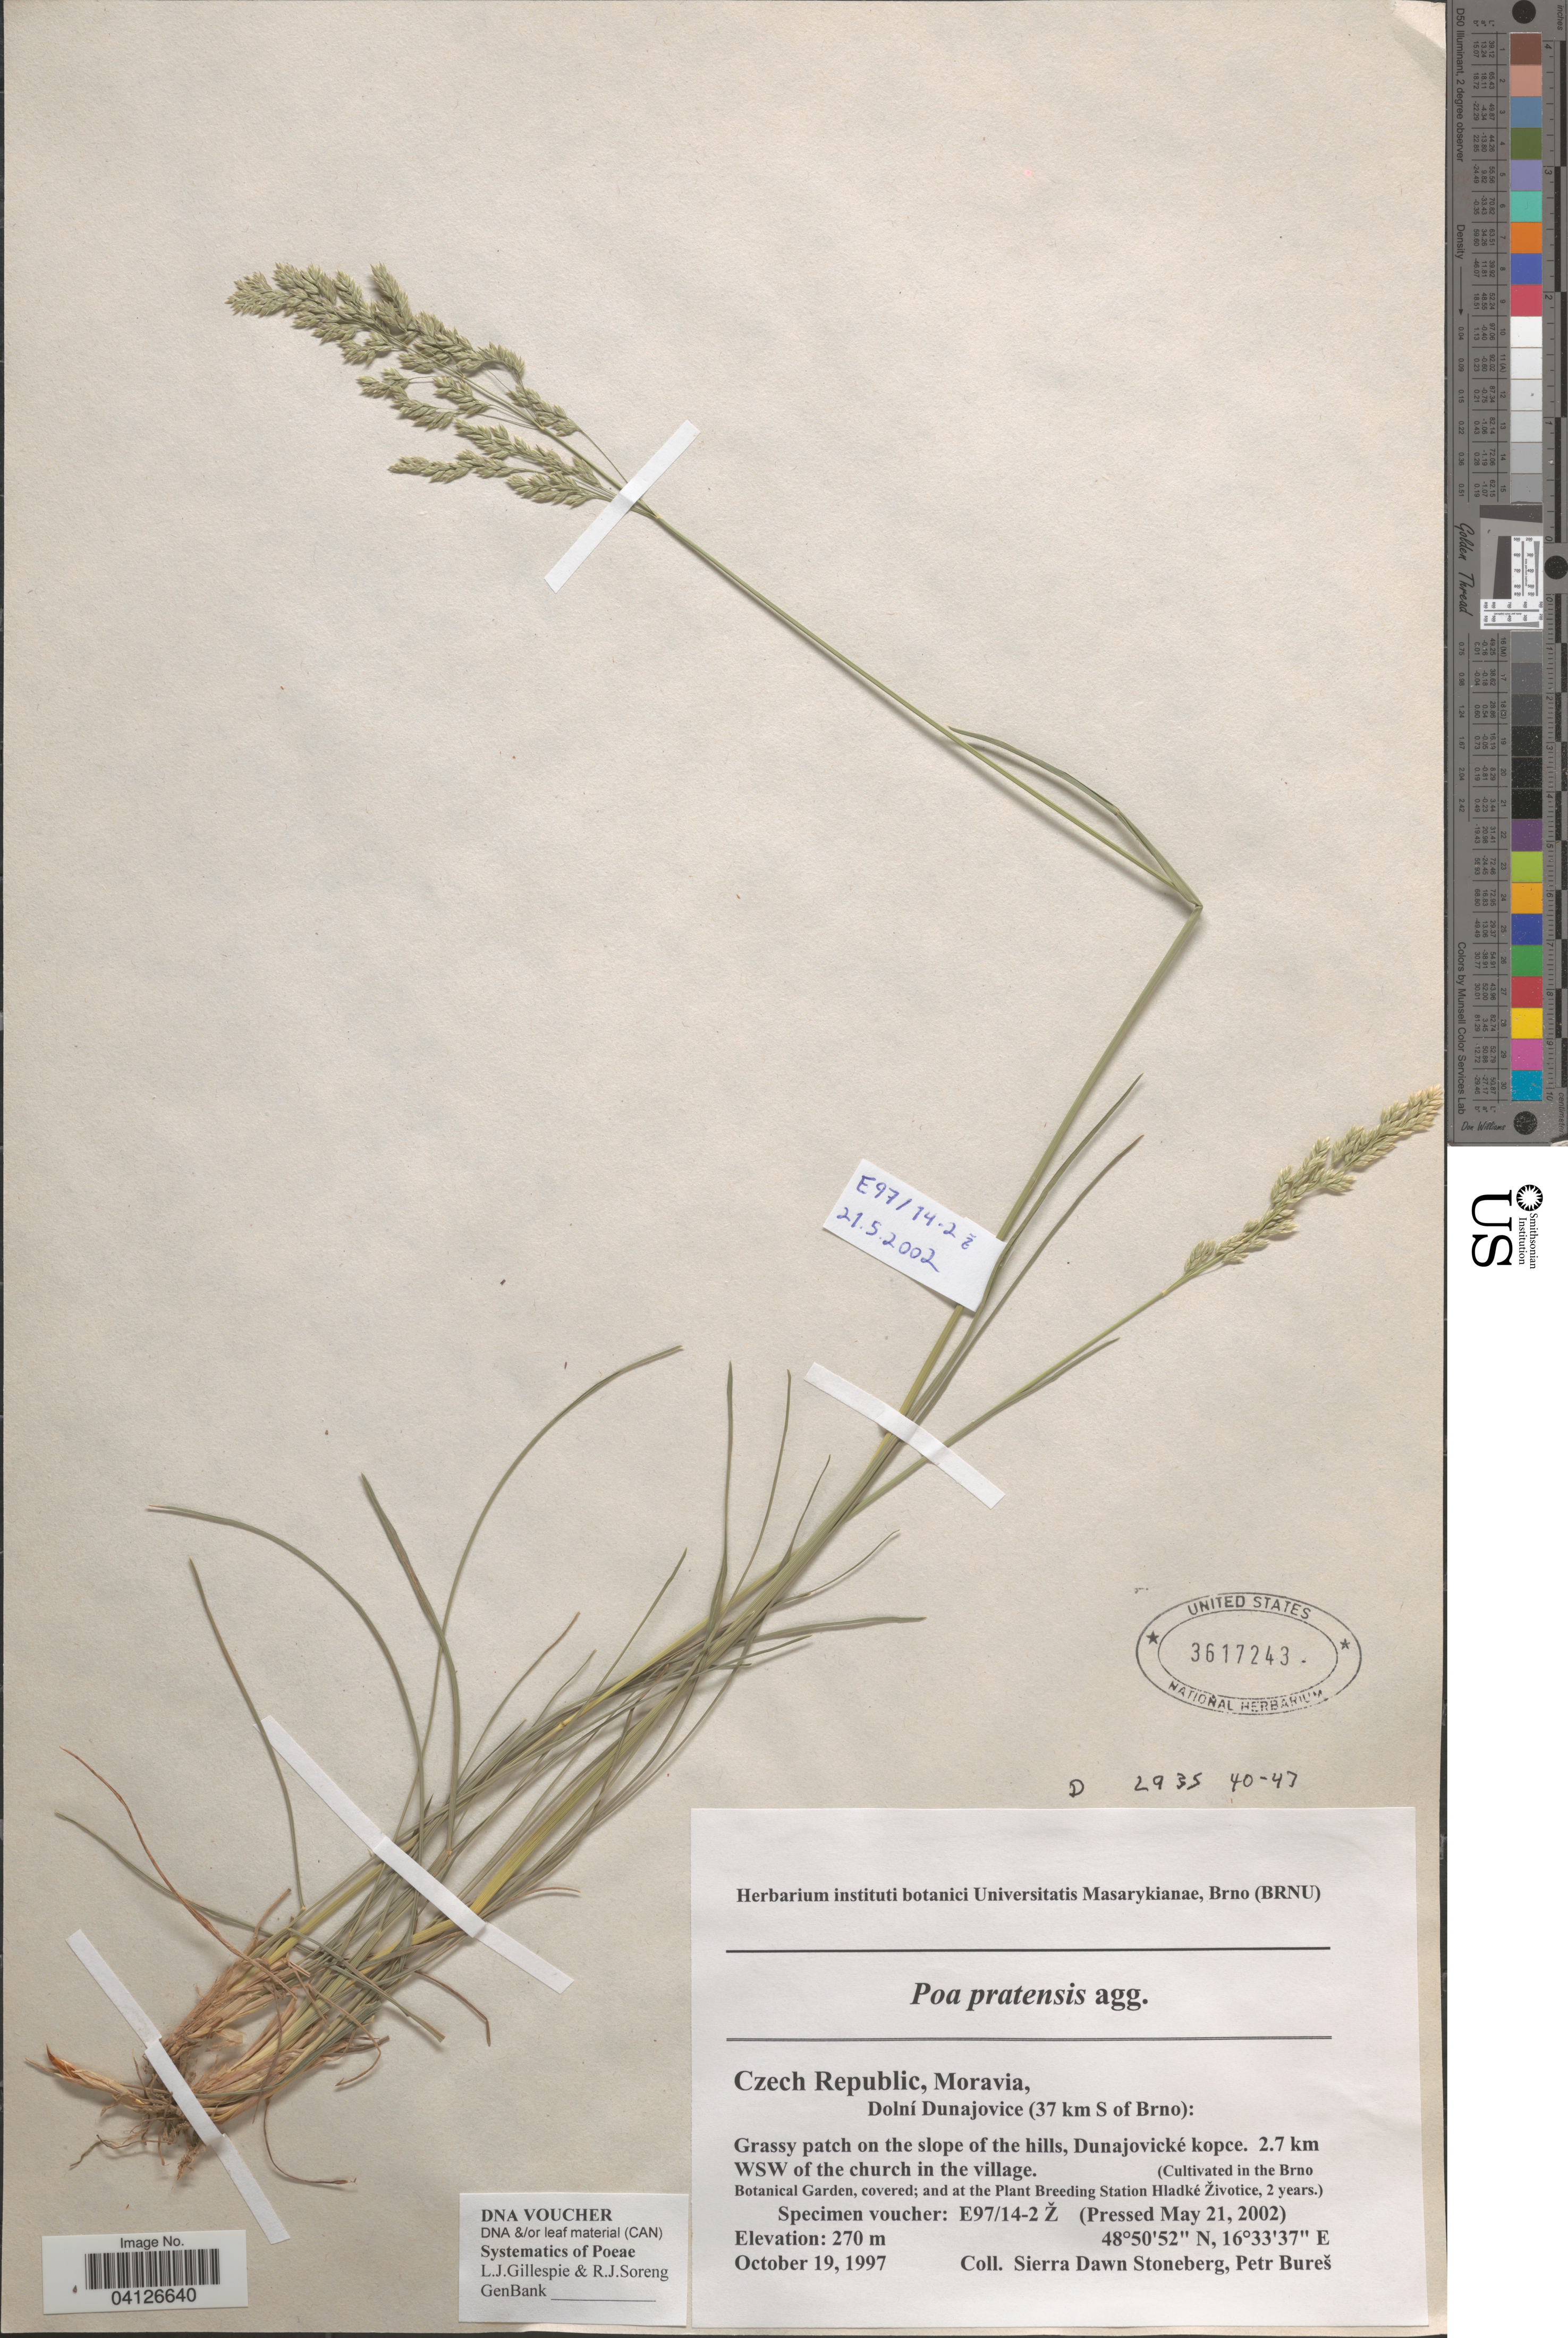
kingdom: Plantae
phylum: Tracheophyta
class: Liliopsida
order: Poales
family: Poaceae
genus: Poa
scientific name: Poa pratensis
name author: L.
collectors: Ex herb. instituti botanici Universitatis Masarykianae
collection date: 2002-05-21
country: Czechia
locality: (Cultivated in the Brno Botanical Garden, covered; and at the Plant Breeding Station Hladké Životice, 2 years.).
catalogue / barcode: US 3617243